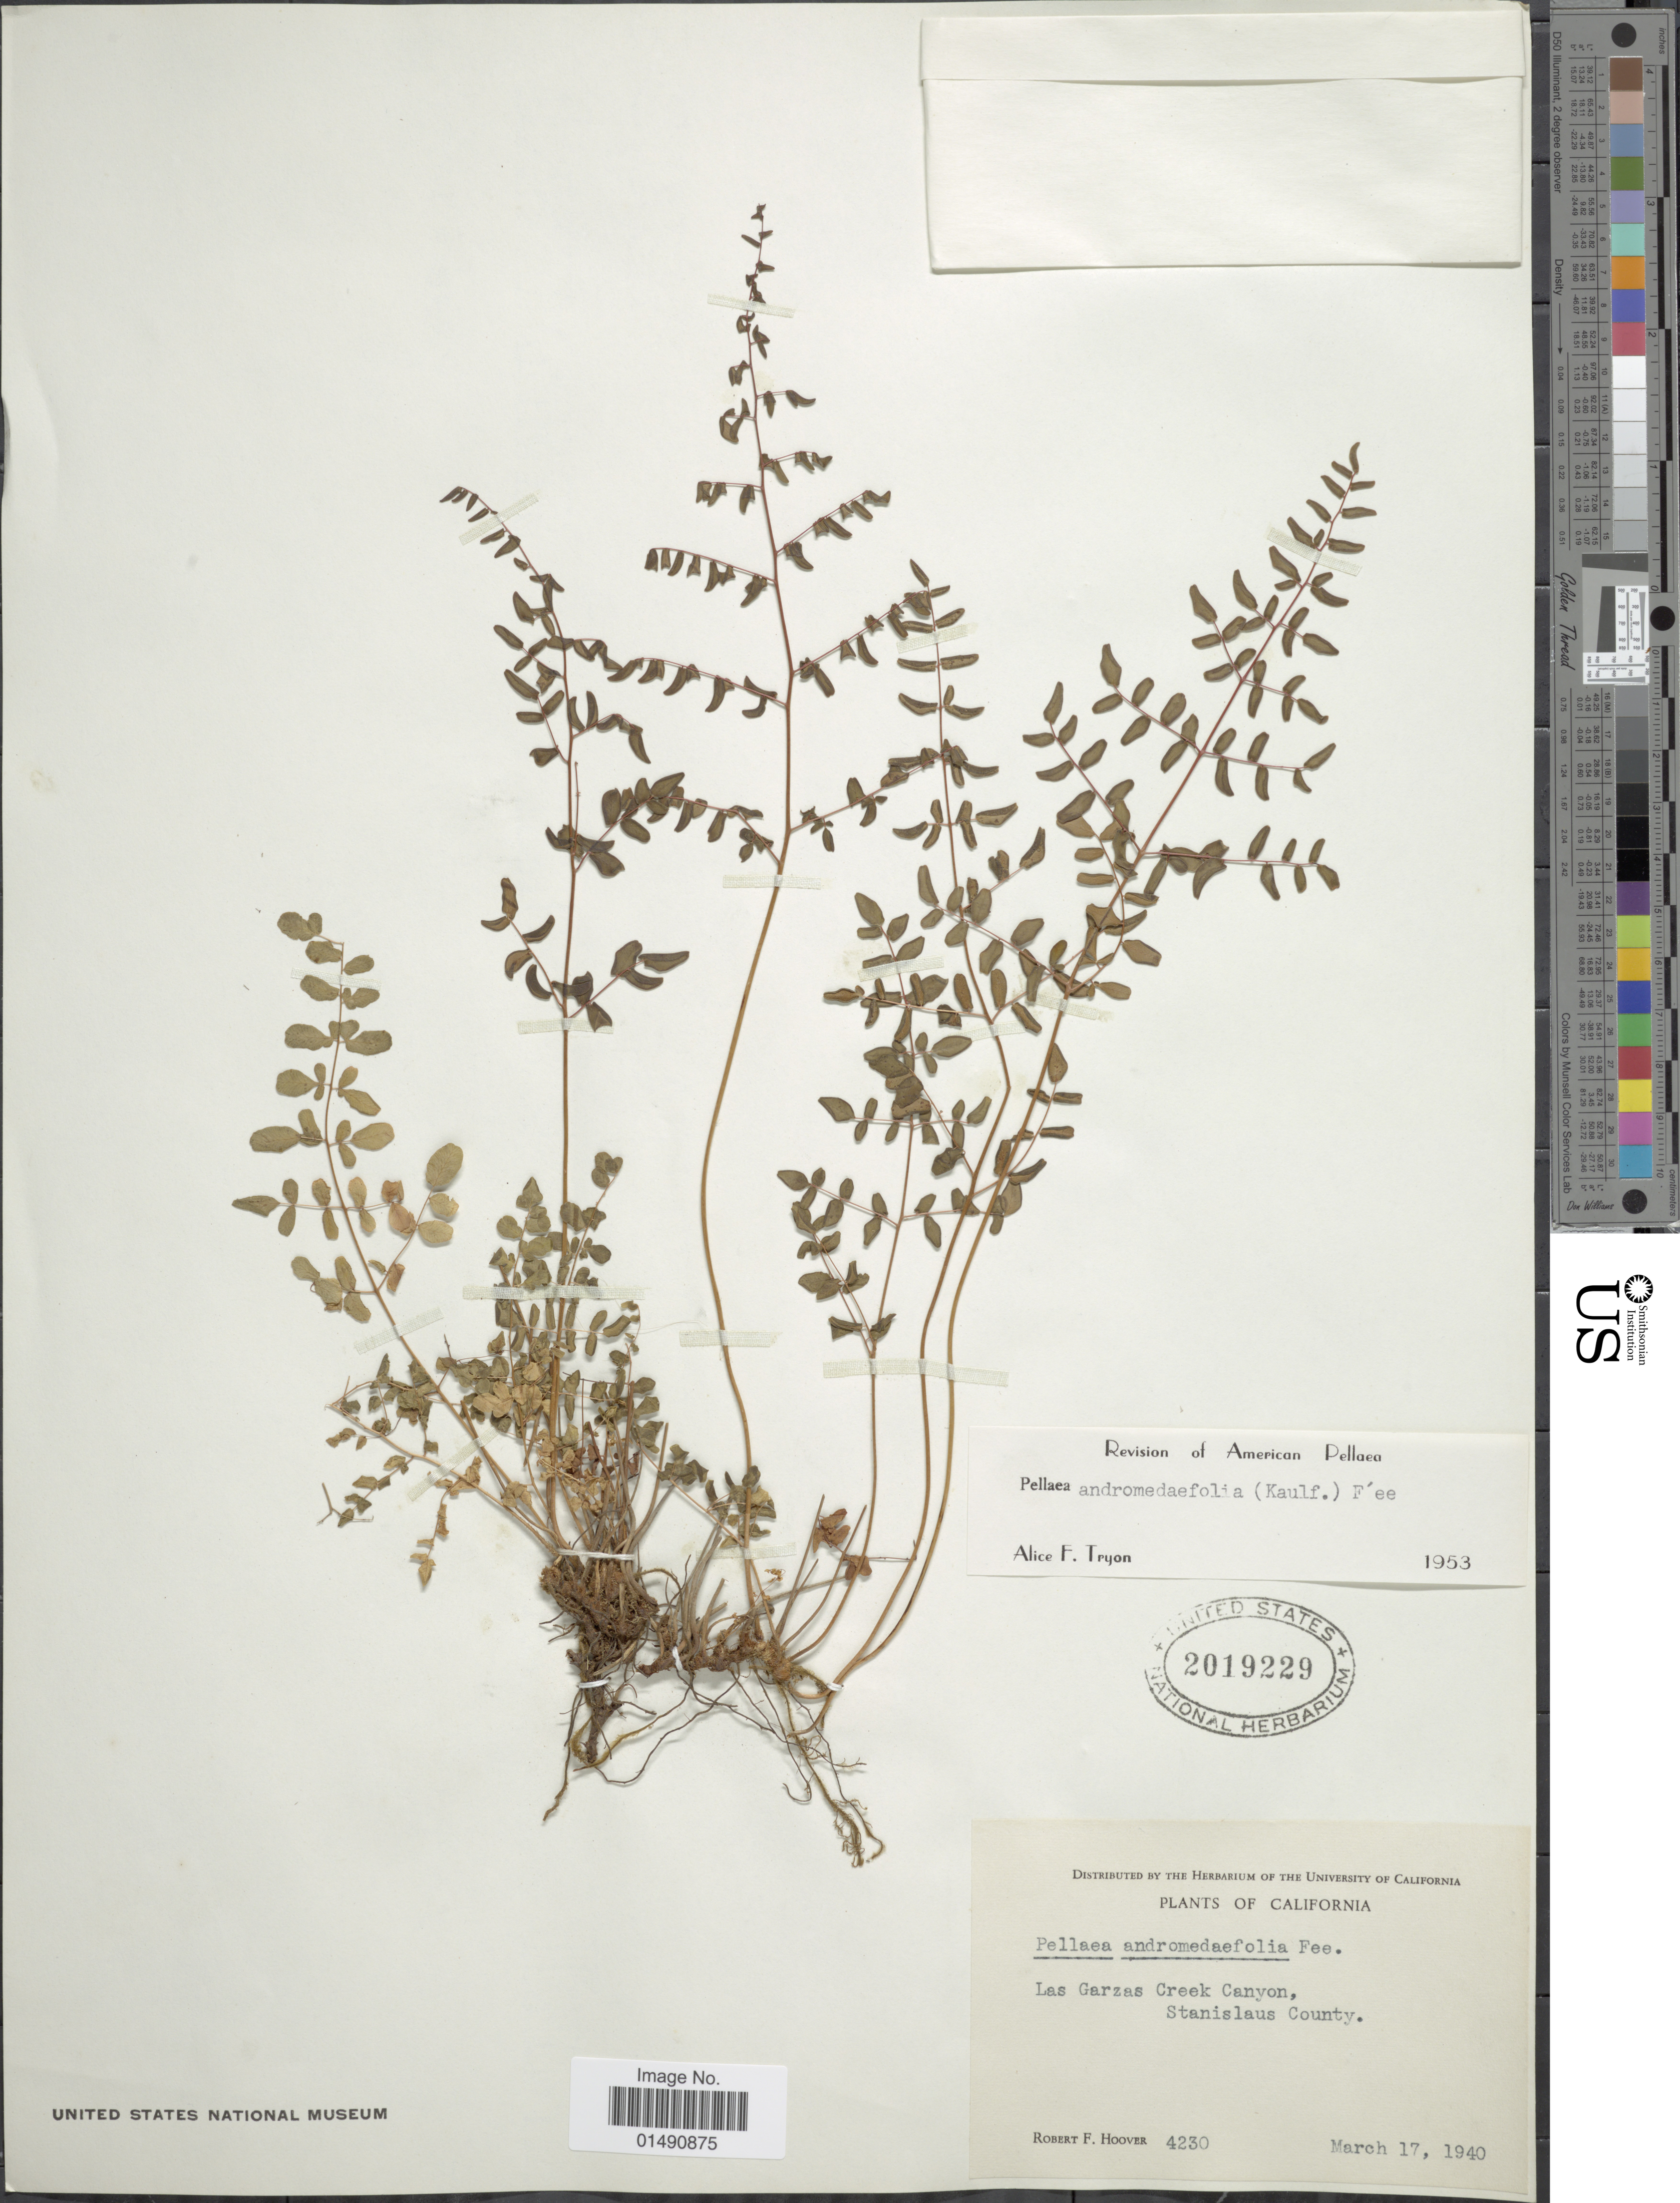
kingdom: Plantae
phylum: Tracheophyta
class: Polypodiopsida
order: Polypodiales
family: Pteridaceae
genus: Pellaea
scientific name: Pellaea andromedifolia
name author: (Kaulf.) Fée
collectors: R. F. Hoover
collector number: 4230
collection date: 1940-03-17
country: United States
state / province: California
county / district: Stanislaus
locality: Las Garzas Creek Canyon, Stanislaus County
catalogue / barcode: US 2019229